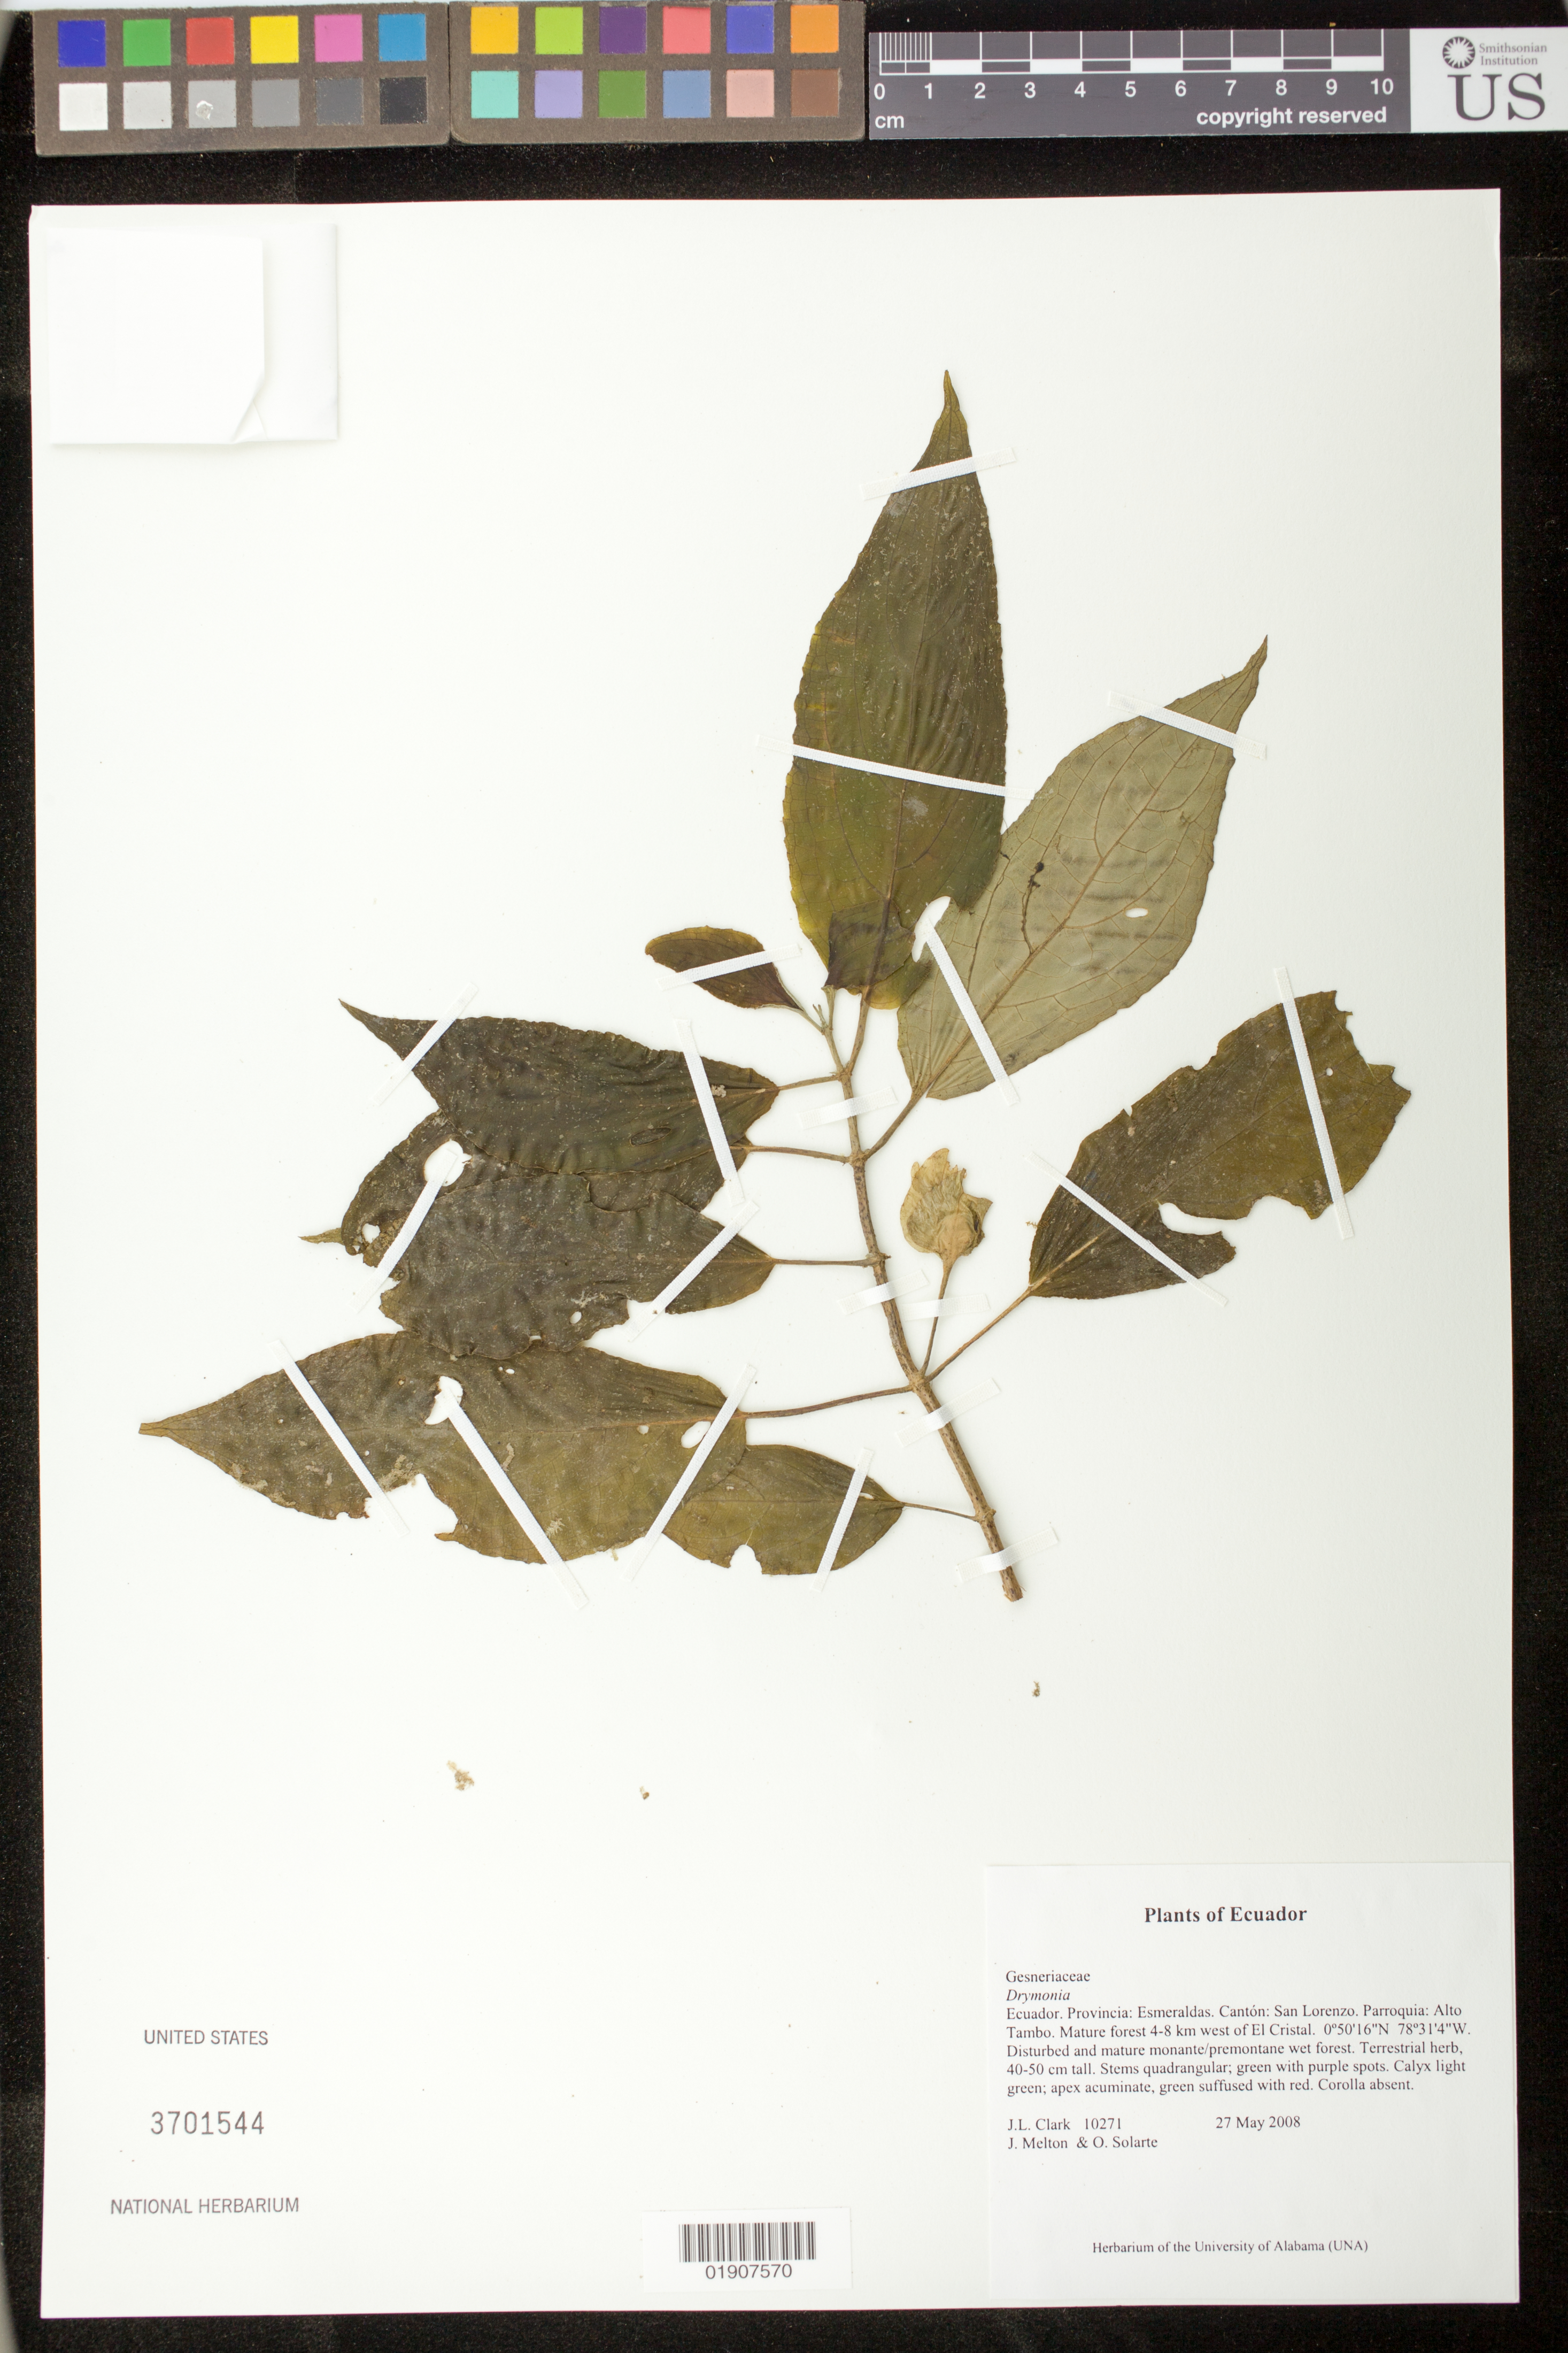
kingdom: Plantae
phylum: Tracheophyta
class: Magnoliopsida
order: Lamiales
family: Gesneriaceae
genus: Drymonia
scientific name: Drymonia sp.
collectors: J. L. Clark, J. Melton & O. Solarte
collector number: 10271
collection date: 2008-05-27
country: Ecuador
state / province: Esmeraldas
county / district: San Lorenzo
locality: Provincia: Esmeraldas. Cantón: San Lorenzo. Parroquia: Alto Tambo. Mature forest 4-8 km west of El Cristal.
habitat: Disturbed and mature monante/premontane wet forest.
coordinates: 0 50 16 N, 78 31 4 W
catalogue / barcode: US 3701544